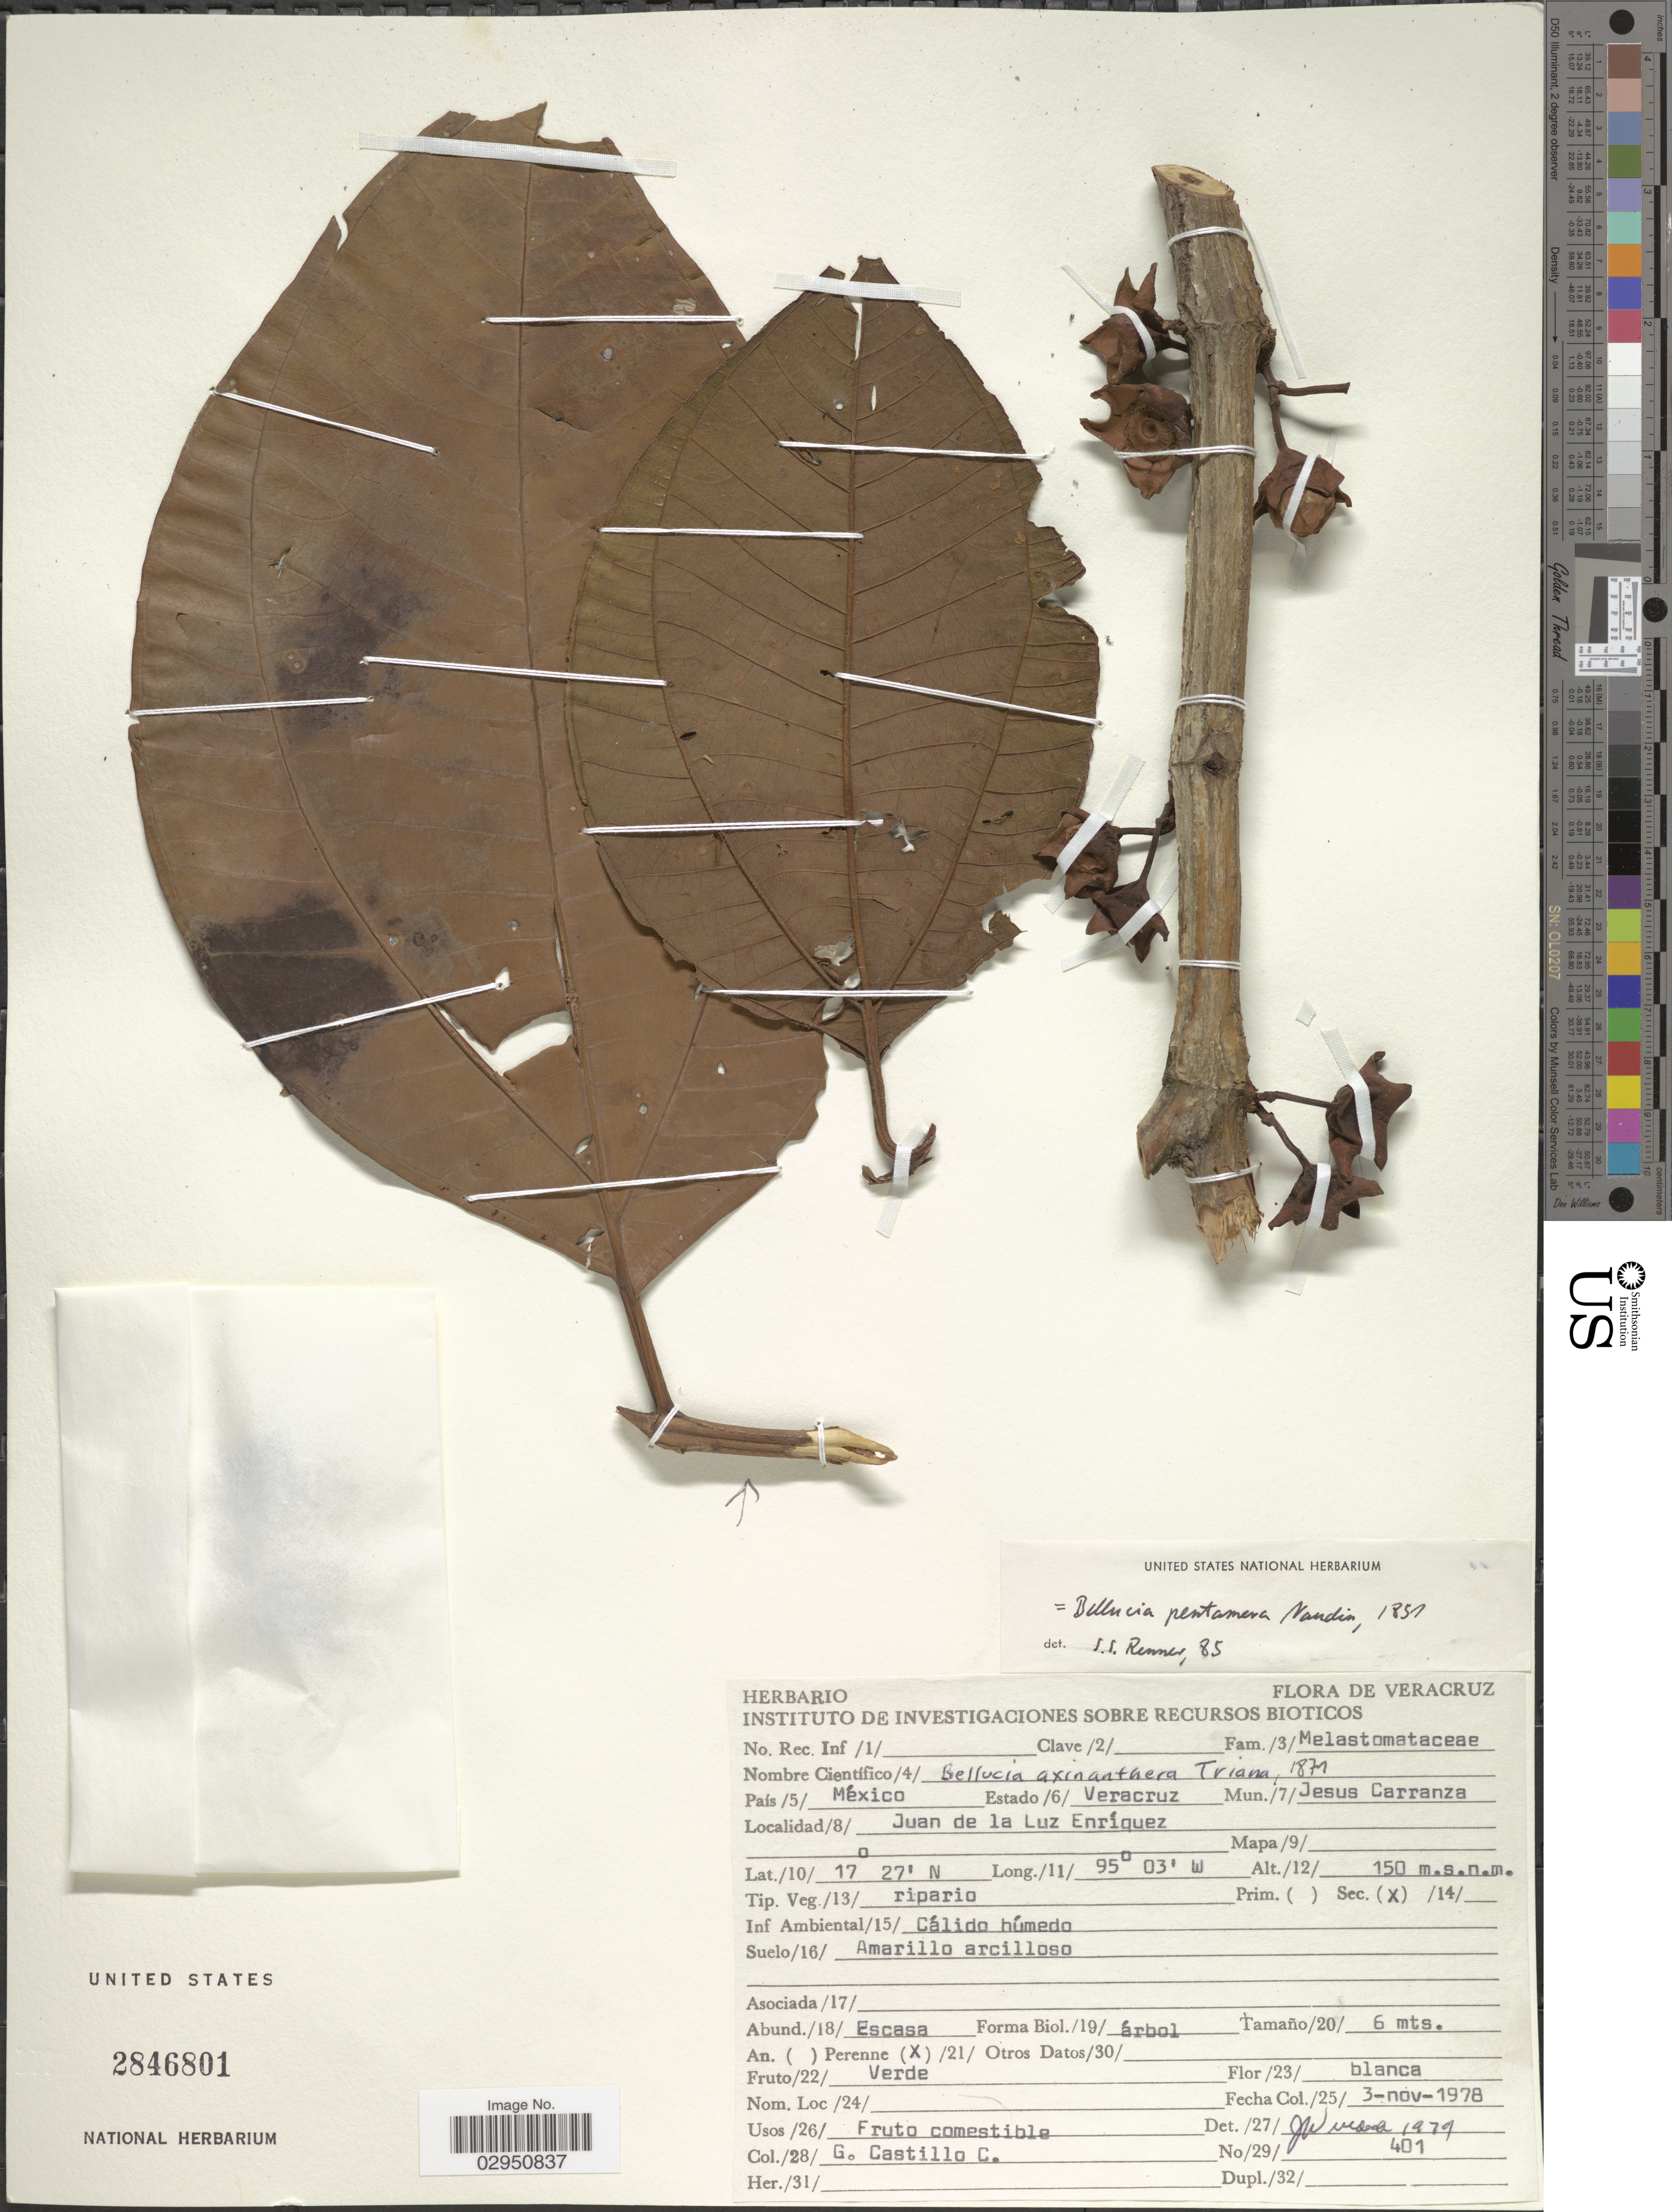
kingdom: Plantae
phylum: Tracheophyta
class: Magnoliopsida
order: Myrtales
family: Melastomataceae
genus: Bellucia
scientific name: Bellucia pentamera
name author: Naudin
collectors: G. Castillo C.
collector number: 401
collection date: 1978-11-03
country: Mexico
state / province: Veracruz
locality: Estado Veracruz. Mun. Jesus Carranza. Juan de la Luz Enríquez.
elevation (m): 150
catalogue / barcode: US 2846801